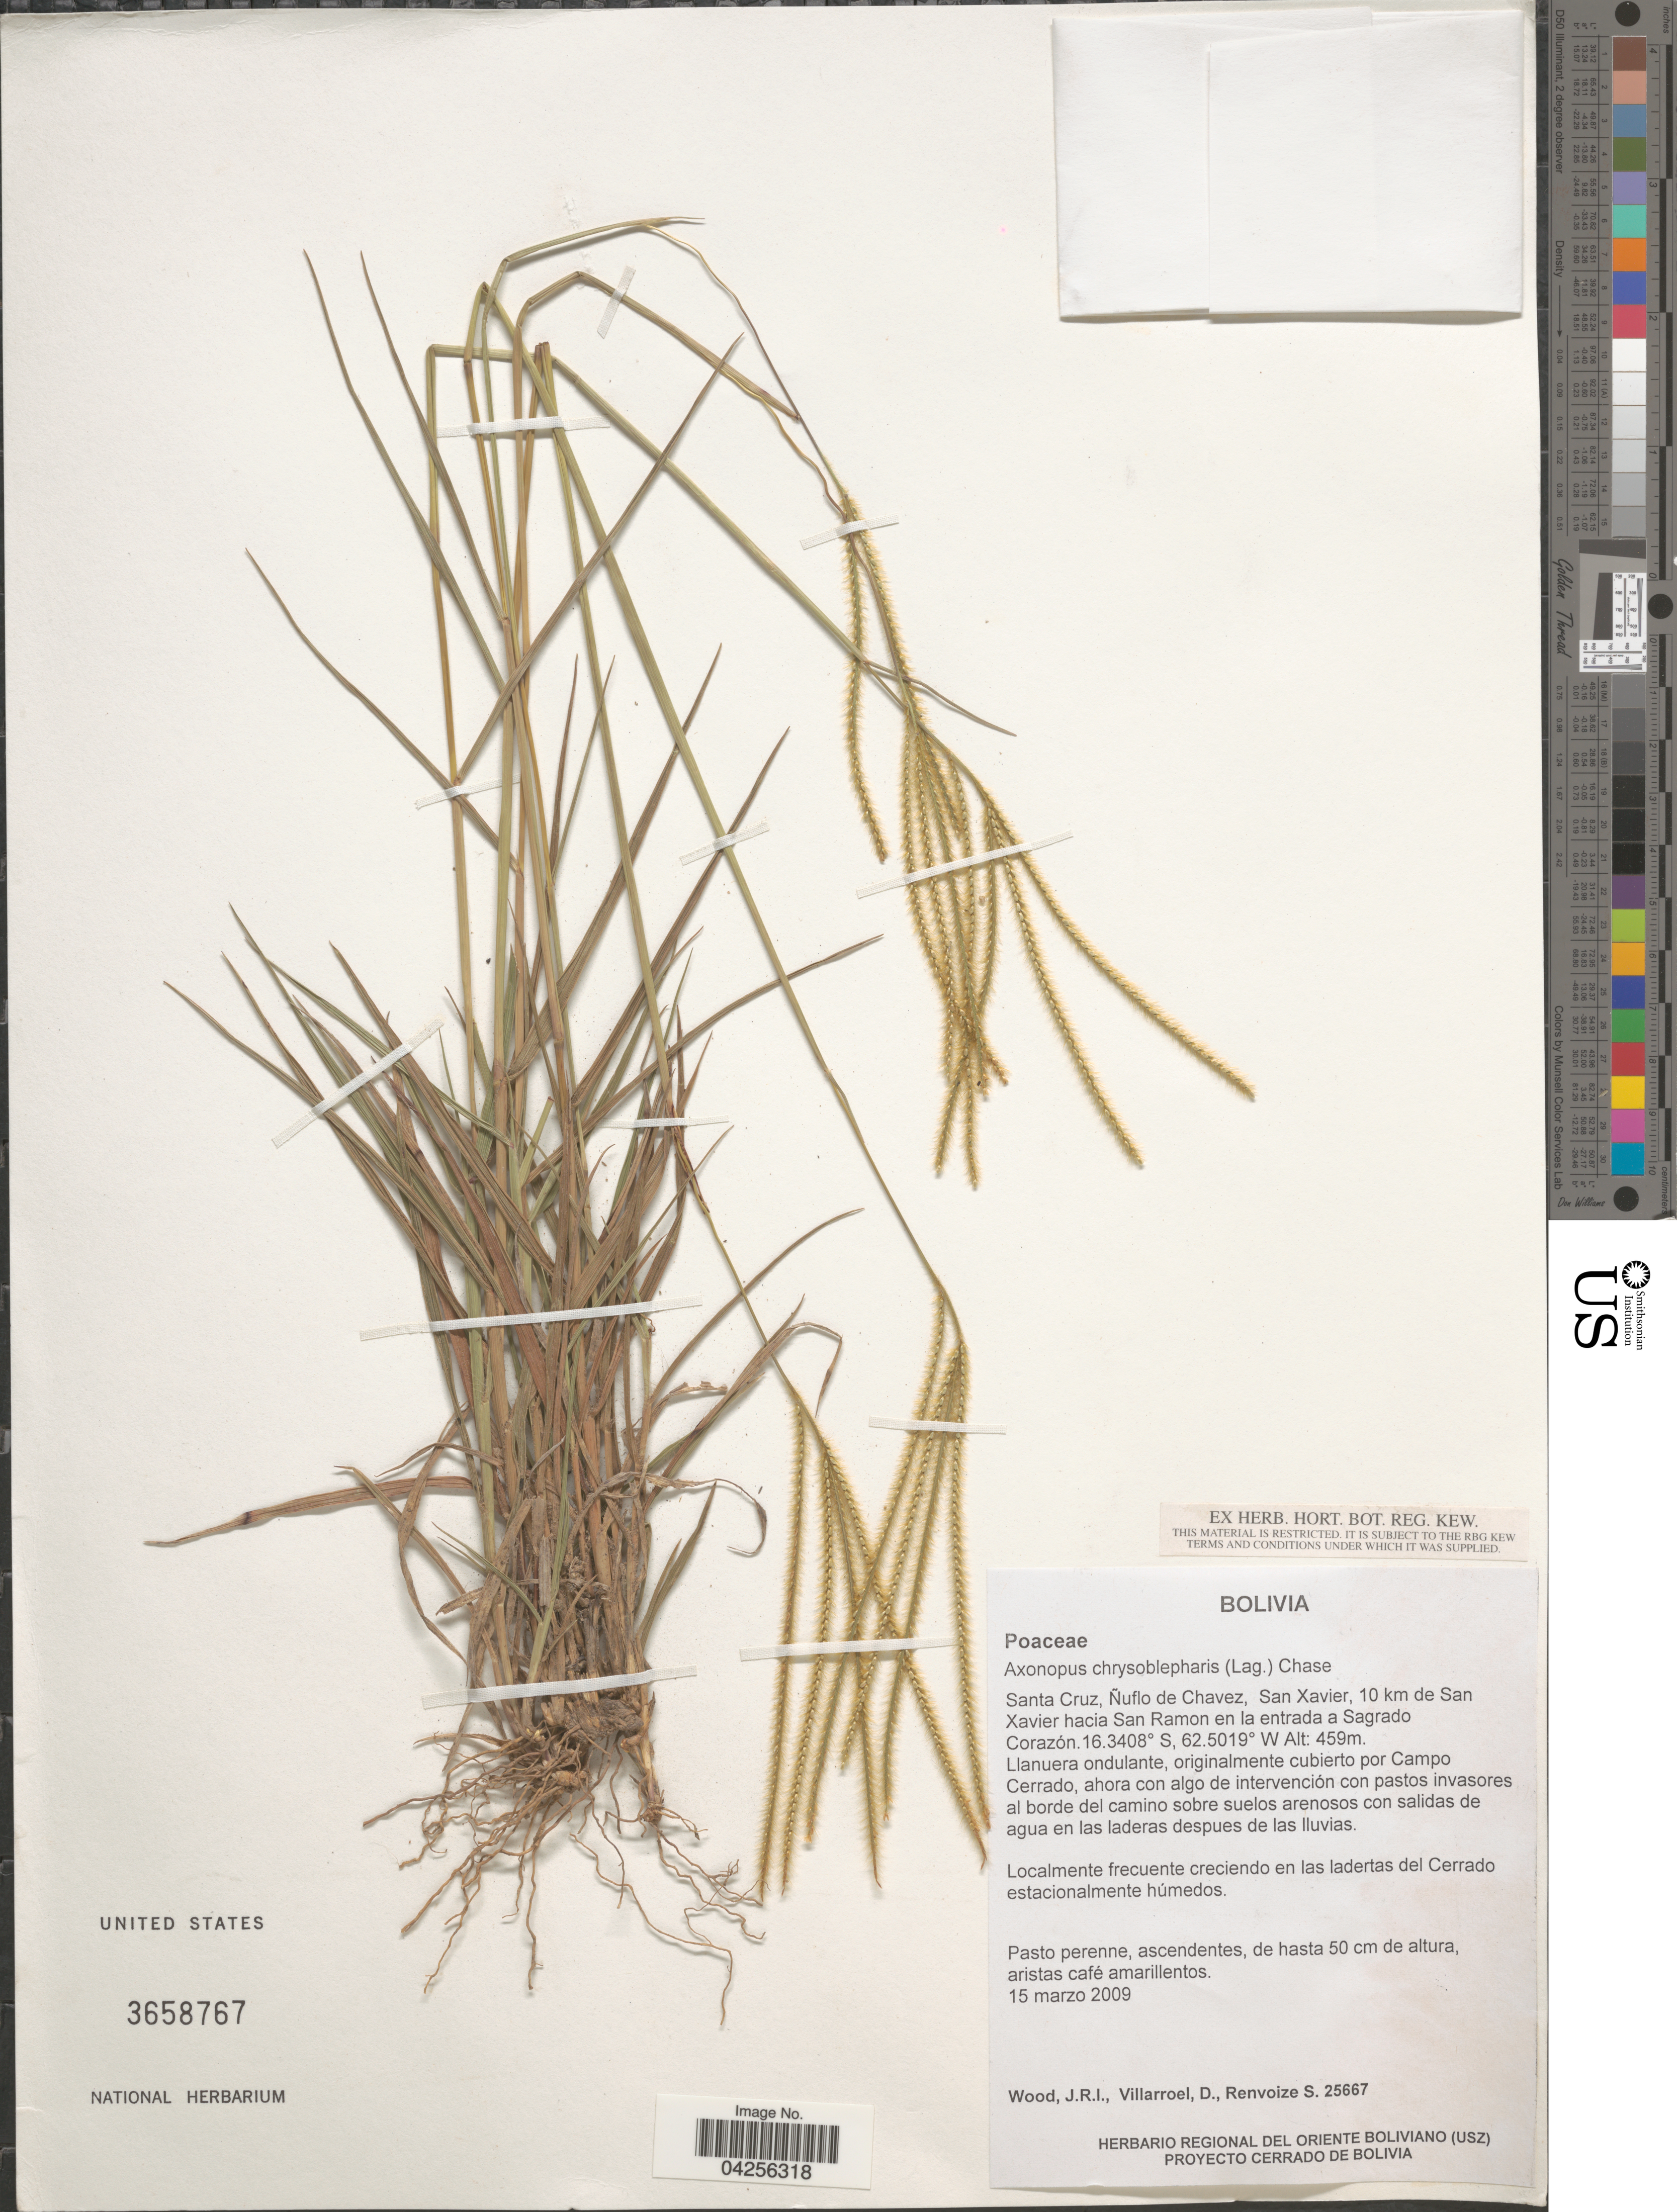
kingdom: Plantae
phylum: Tracheophyta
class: Liliopsida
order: Poales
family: Poaceae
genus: Axonopus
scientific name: Axonopus chrysoblepharis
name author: (Lag.) Chase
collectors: J. R. I. Wood, D. Villarroel & S. A. Renvoize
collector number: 25667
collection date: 2009-03-15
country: Bolivia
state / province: Santa Cruz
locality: Ñuflo de Chavez, San Xavier, 10 km de San Xavier hacia San Ramon en la entrada a Sagrado Corazón.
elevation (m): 459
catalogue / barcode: US 3658767